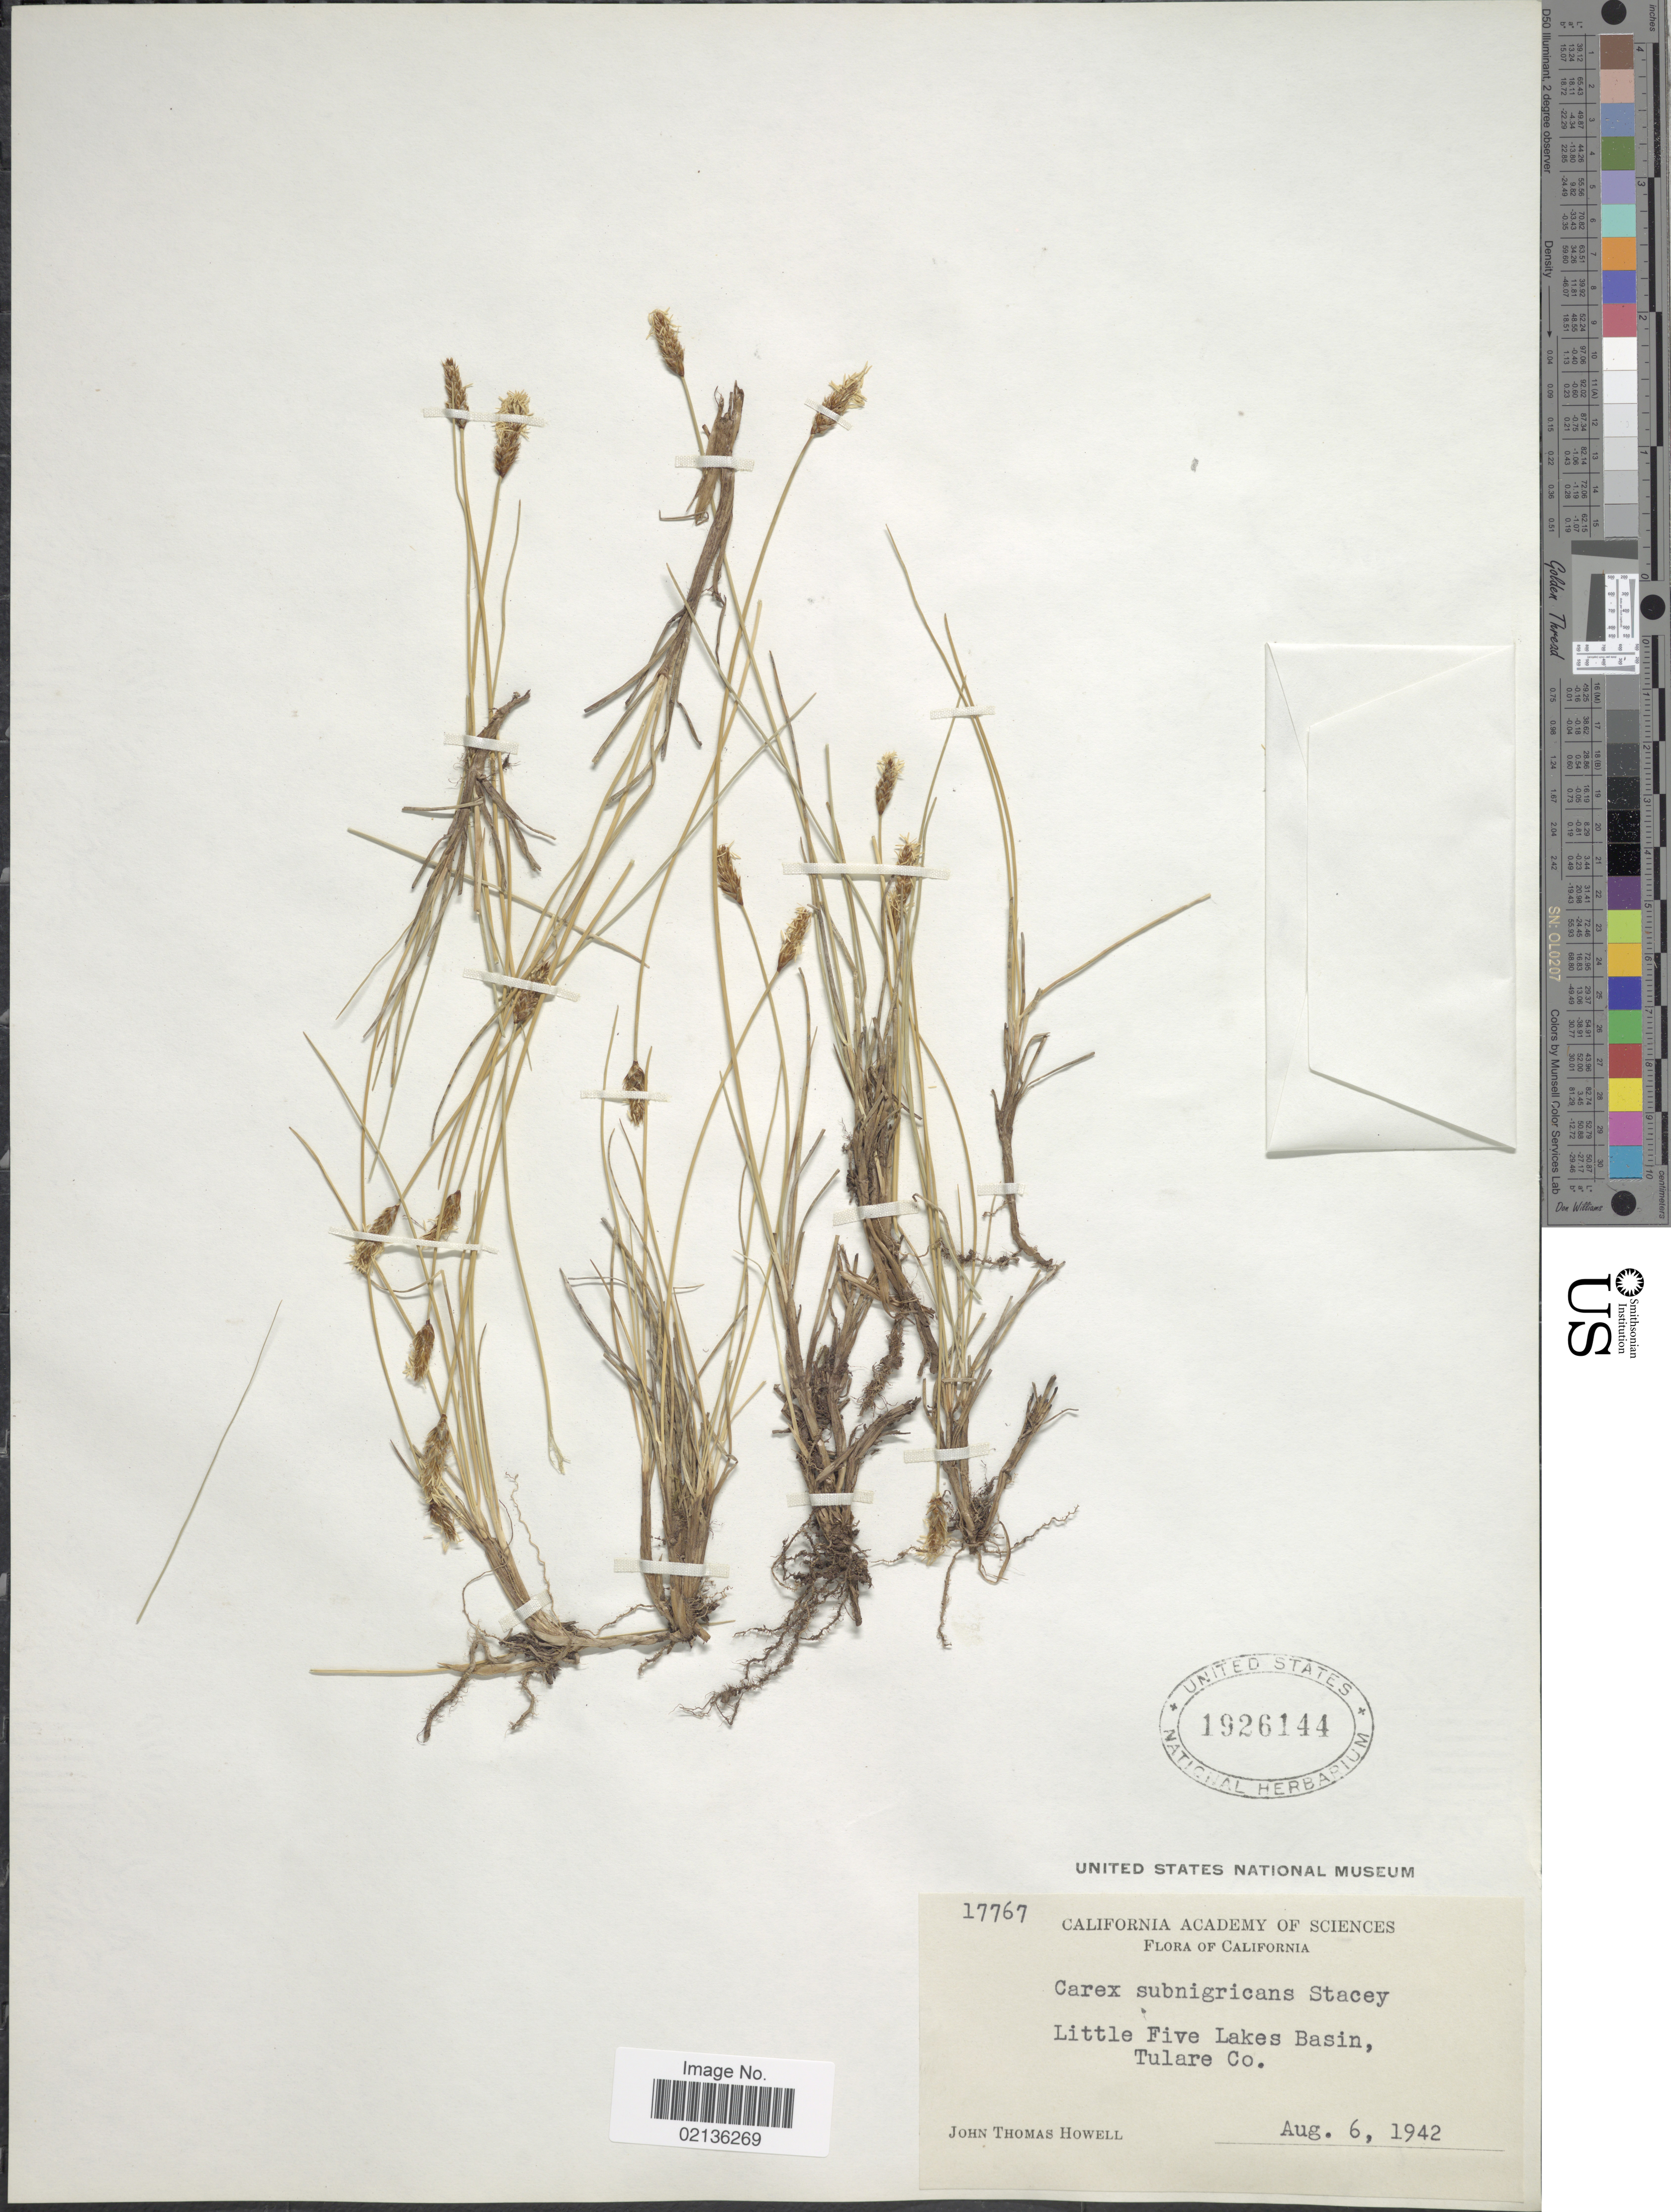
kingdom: Plantae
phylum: Tracheophyta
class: Liliopsida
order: Poales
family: Cyperaceae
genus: Carex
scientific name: Carex subnigricans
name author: Stacey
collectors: J. T. Howell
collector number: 17767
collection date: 1942-08-06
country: United States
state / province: California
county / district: Tulare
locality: Little Five Lakes Basin, Tulare Co.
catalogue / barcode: US 1926144